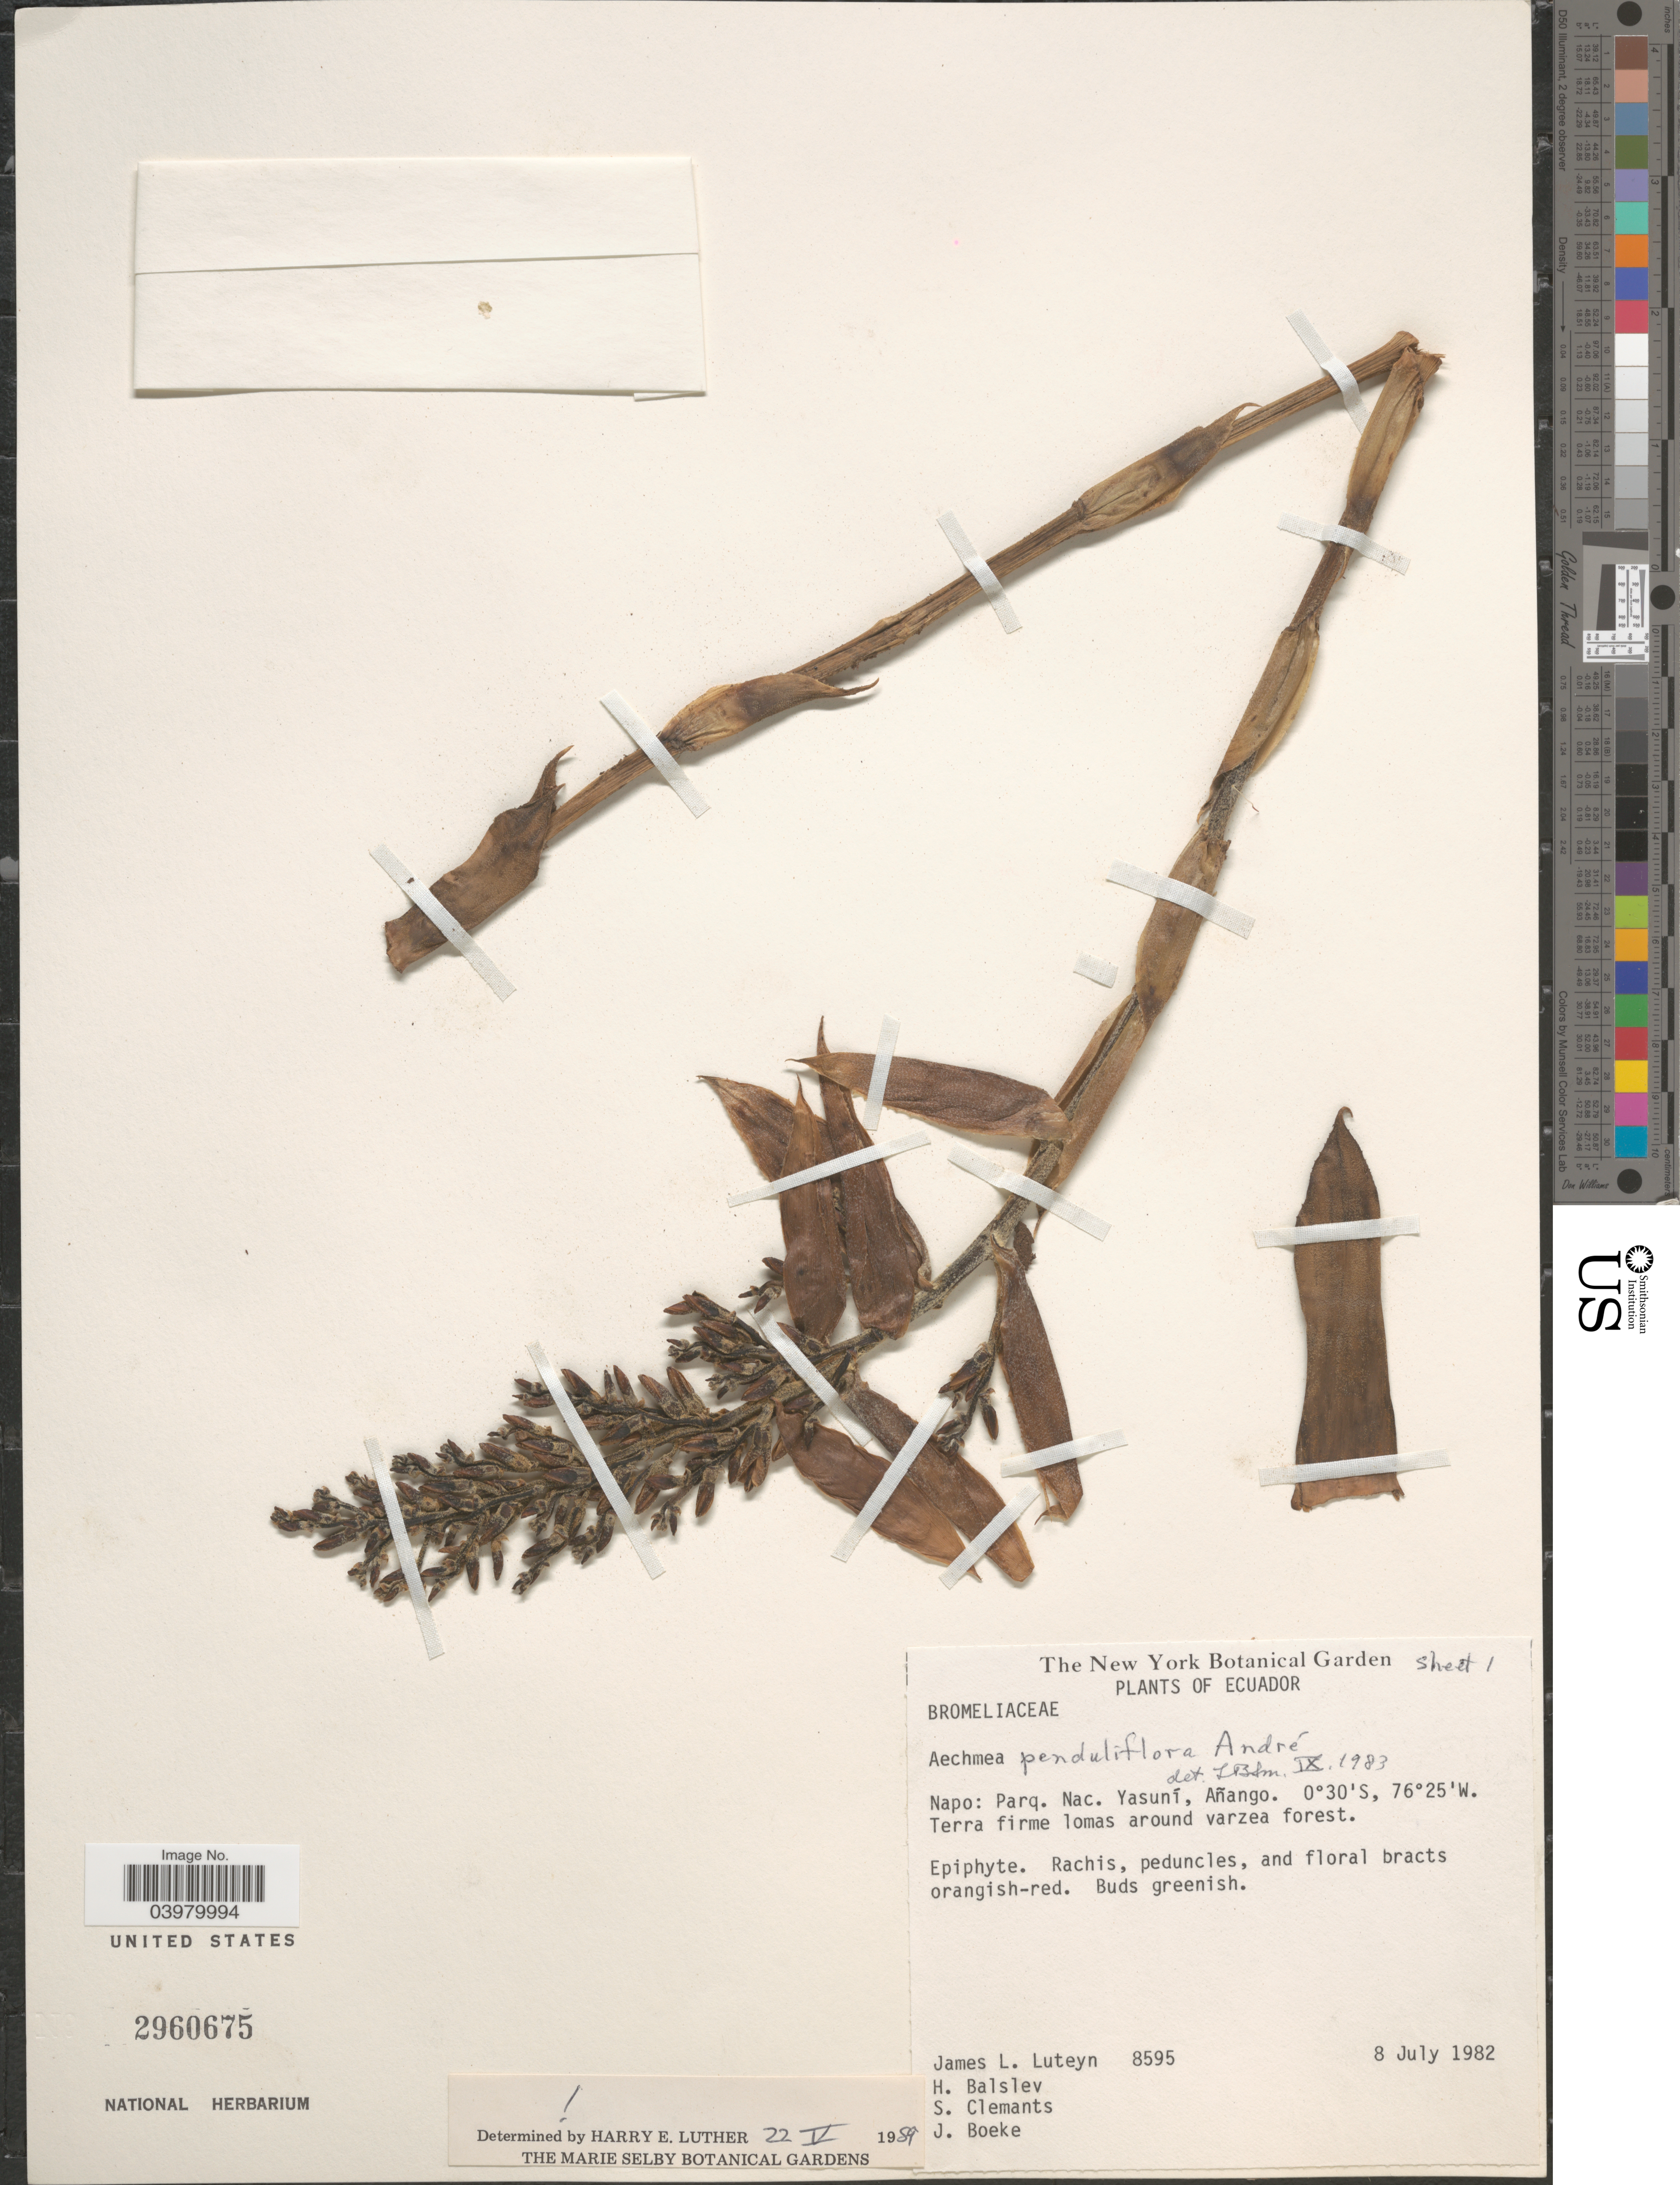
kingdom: Plantae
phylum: Tracheophyta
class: Liliopsida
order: Poales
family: Bromeliaceae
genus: Aechmea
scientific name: Aechmea penduliflora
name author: André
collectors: J. L. Luteyn, H. Balslev, S. Clemants & J. Boeke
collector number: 8595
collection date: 1982-07-08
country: Ecuador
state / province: Napo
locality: Parq. Nac. Yasuní, Añango.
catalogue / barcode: US 2960675